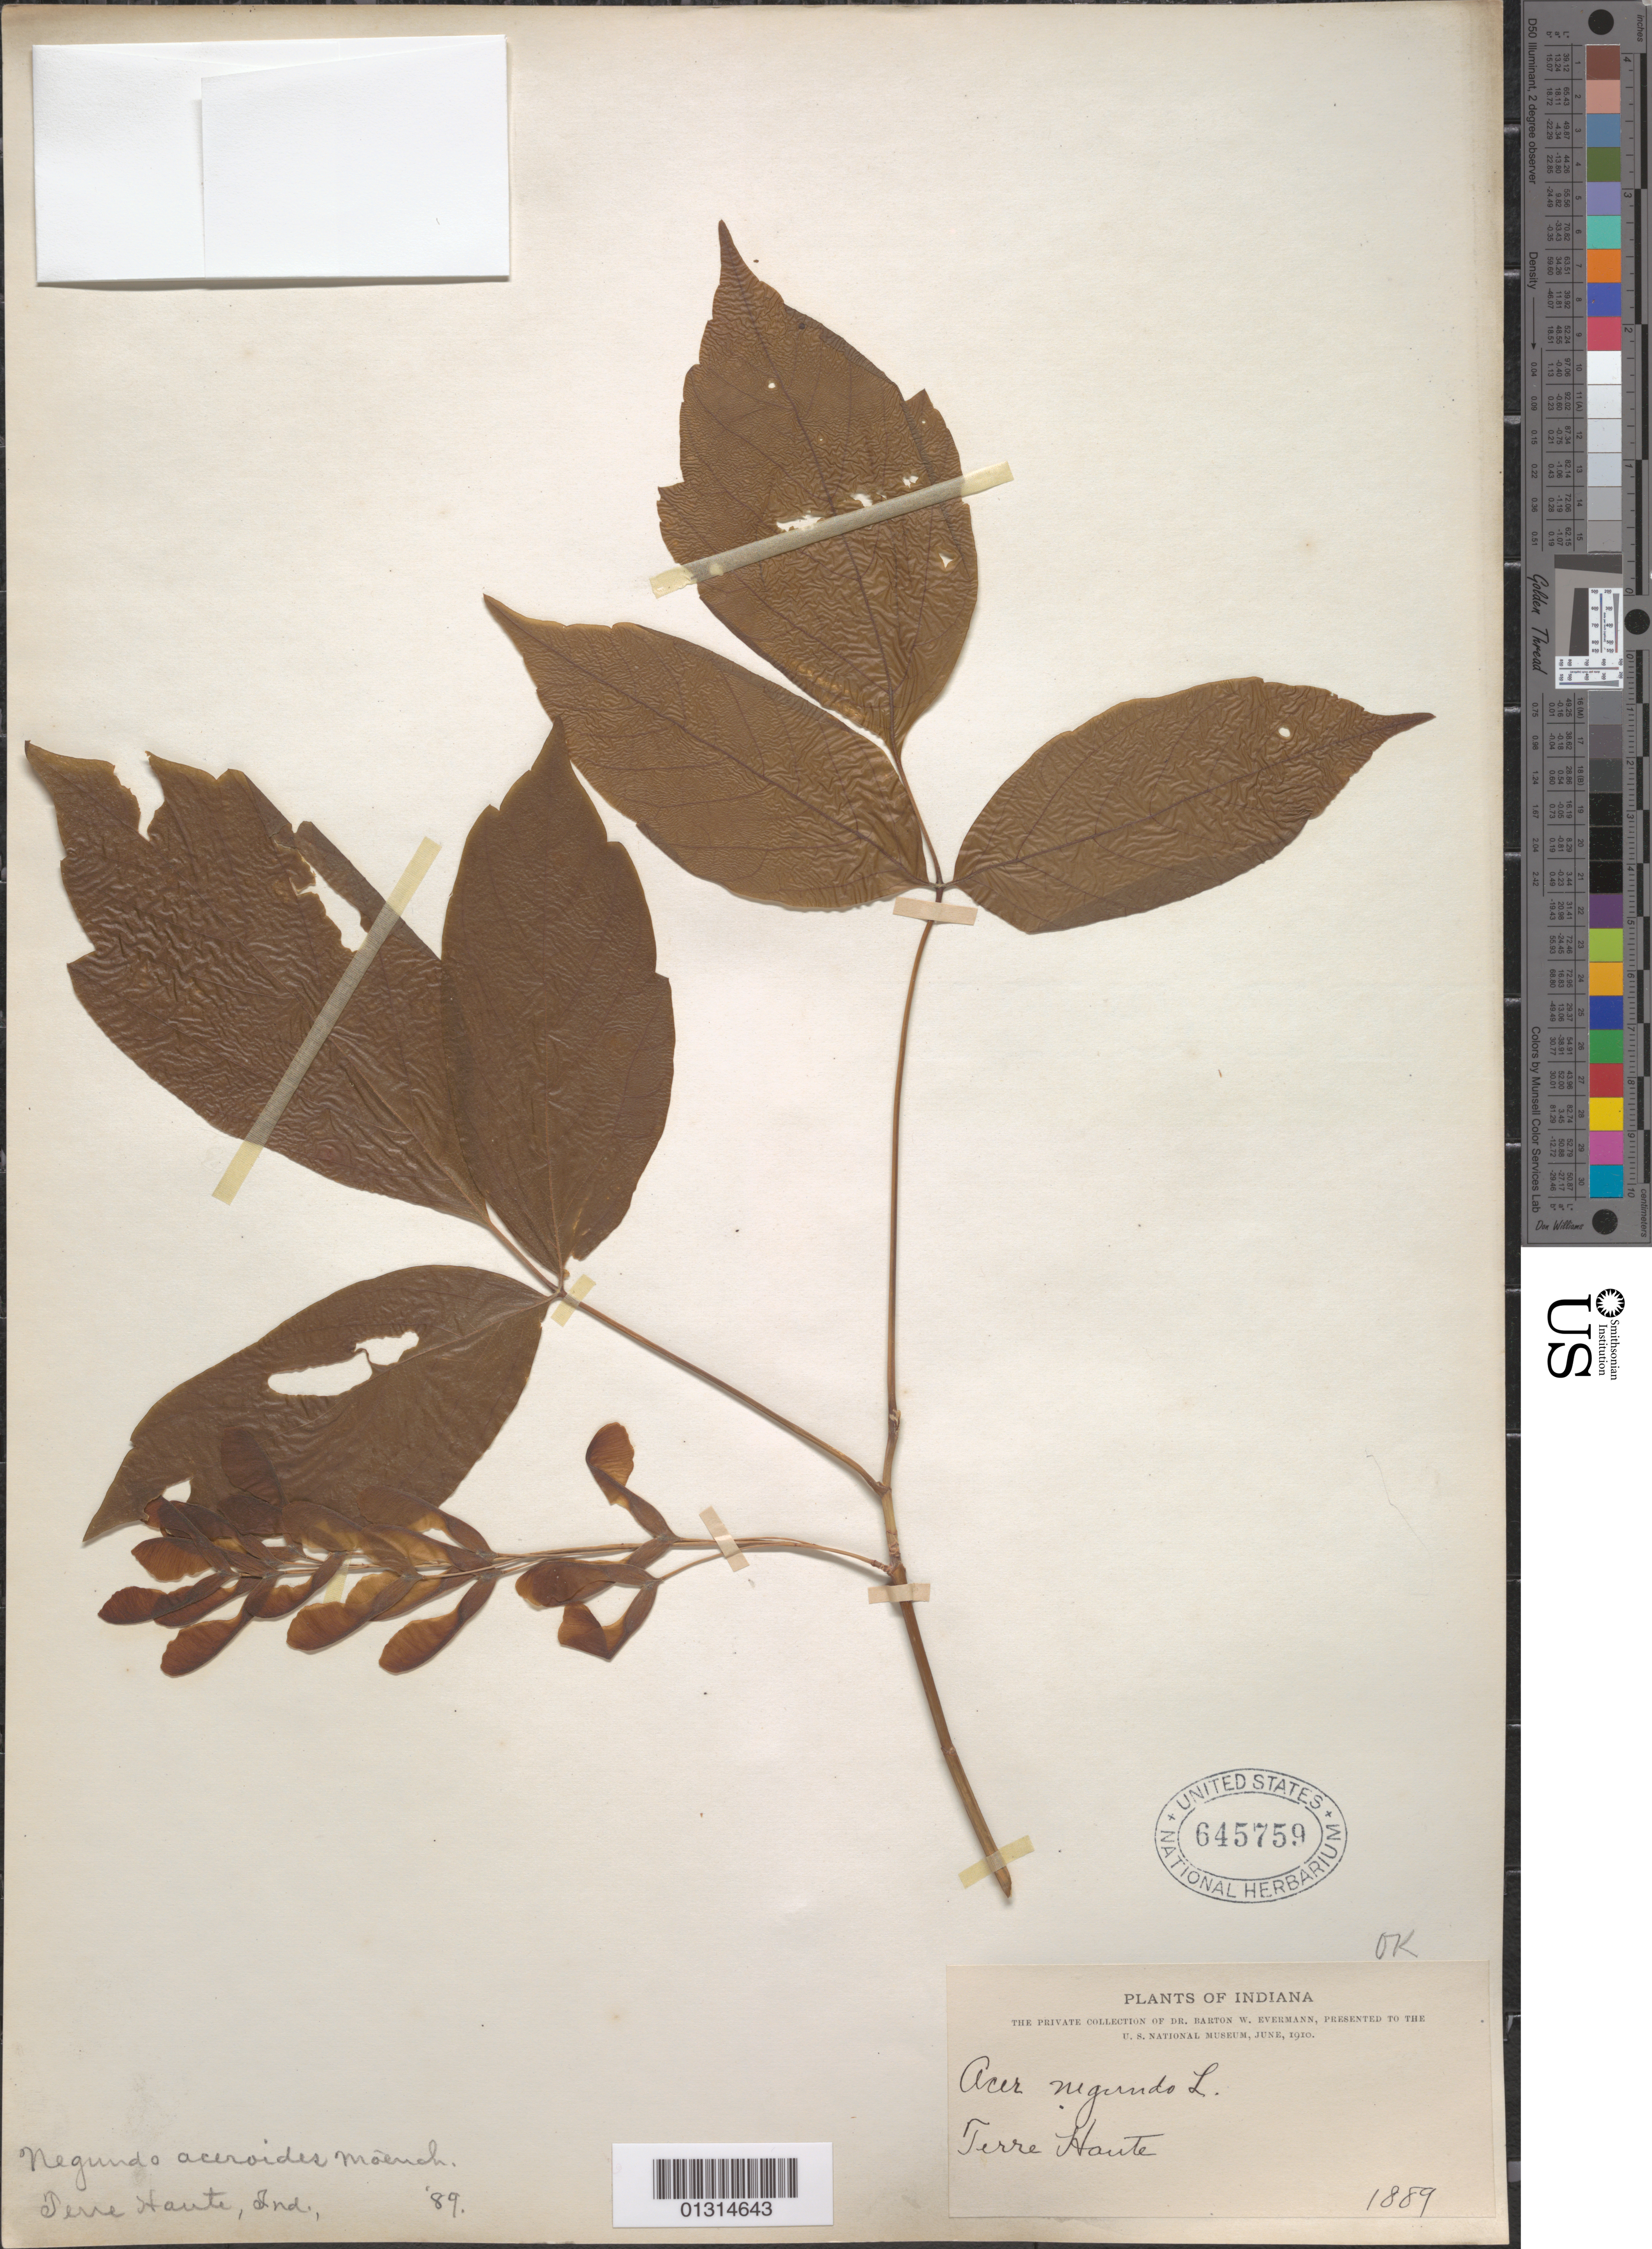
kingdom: Plantae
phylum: Tracheophyta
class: Magnoliopsida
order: Sapindales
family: Sapindaceae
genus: Acer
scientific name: Acer negundo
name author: L.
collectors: B. W. Evermann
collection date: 1889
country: United States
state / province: Indiana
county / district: Vigo County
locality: Terre Haute.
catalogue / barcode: US 645759